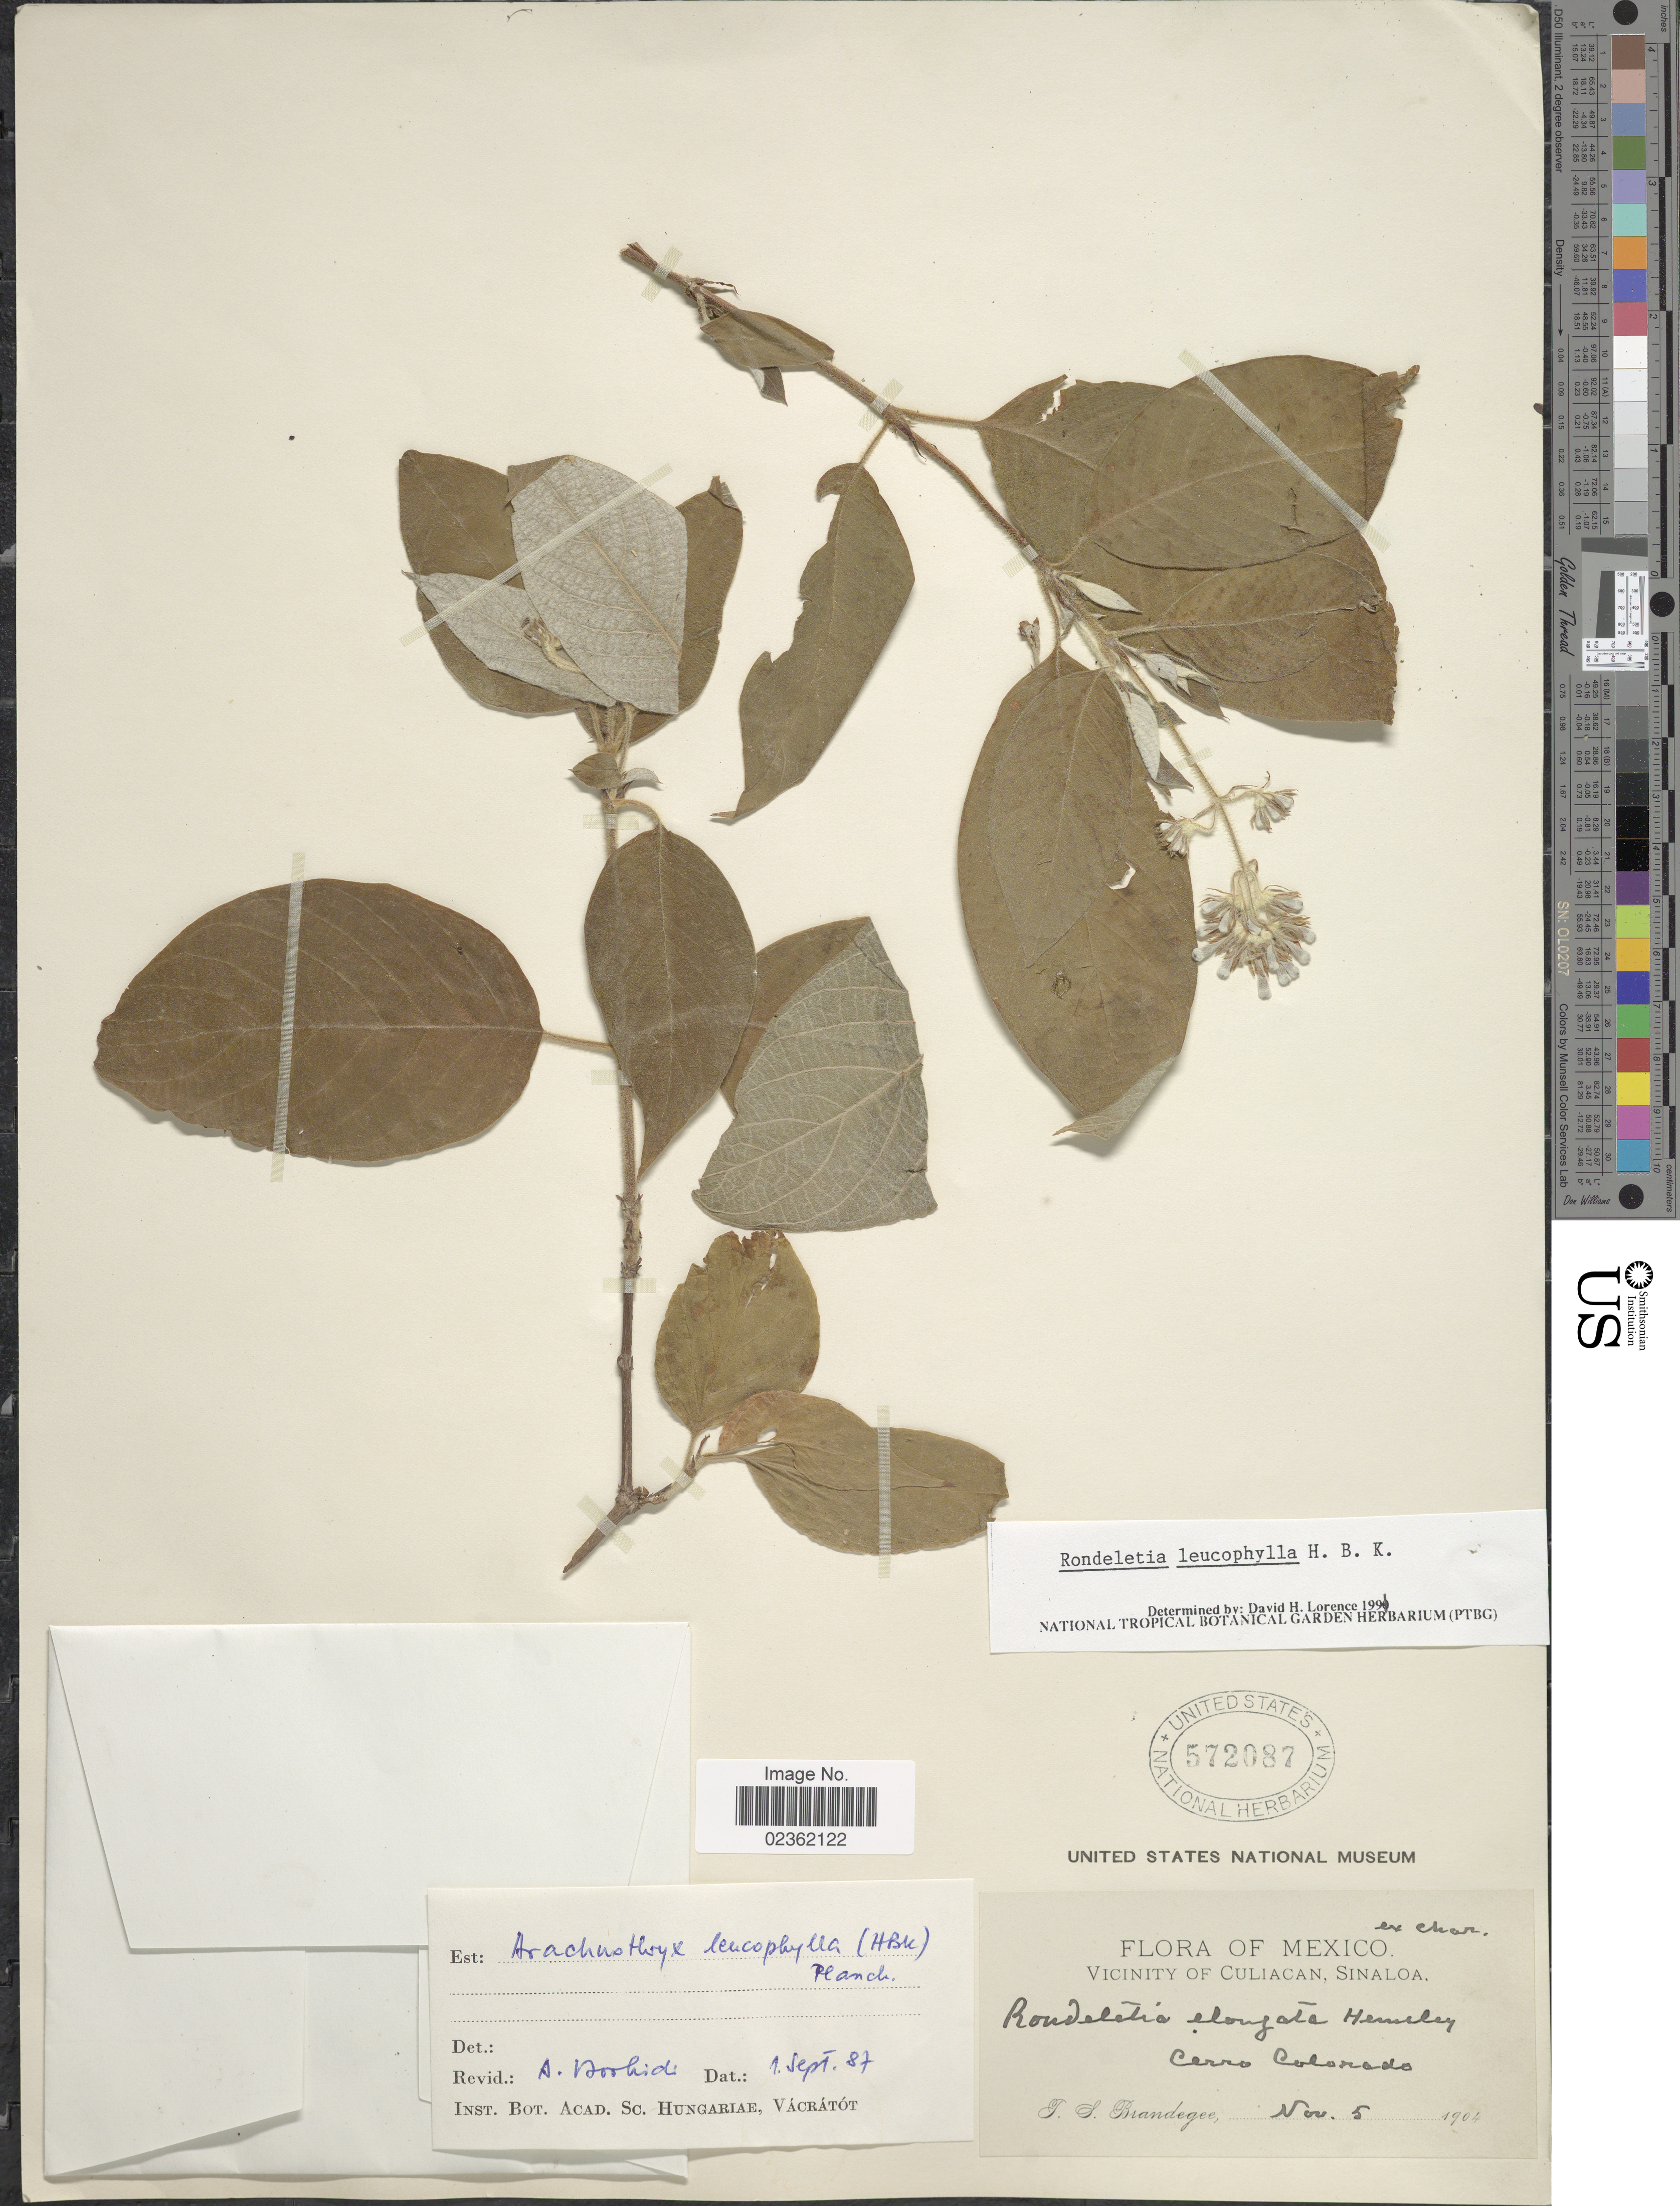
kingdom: Plantae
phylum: Tracheophyta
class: Magnoliopsida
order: Gentianales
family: Rubiaceae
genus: Rondeletia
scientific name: Rondeletia leucophylla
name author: Kunth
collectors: T. S. Brandegee (herbarium)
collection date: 1902-11-05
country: Mexico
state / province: Sinaloa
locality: Viicnity of Culiacan, Cerro Colorado.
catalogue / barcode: US 572087